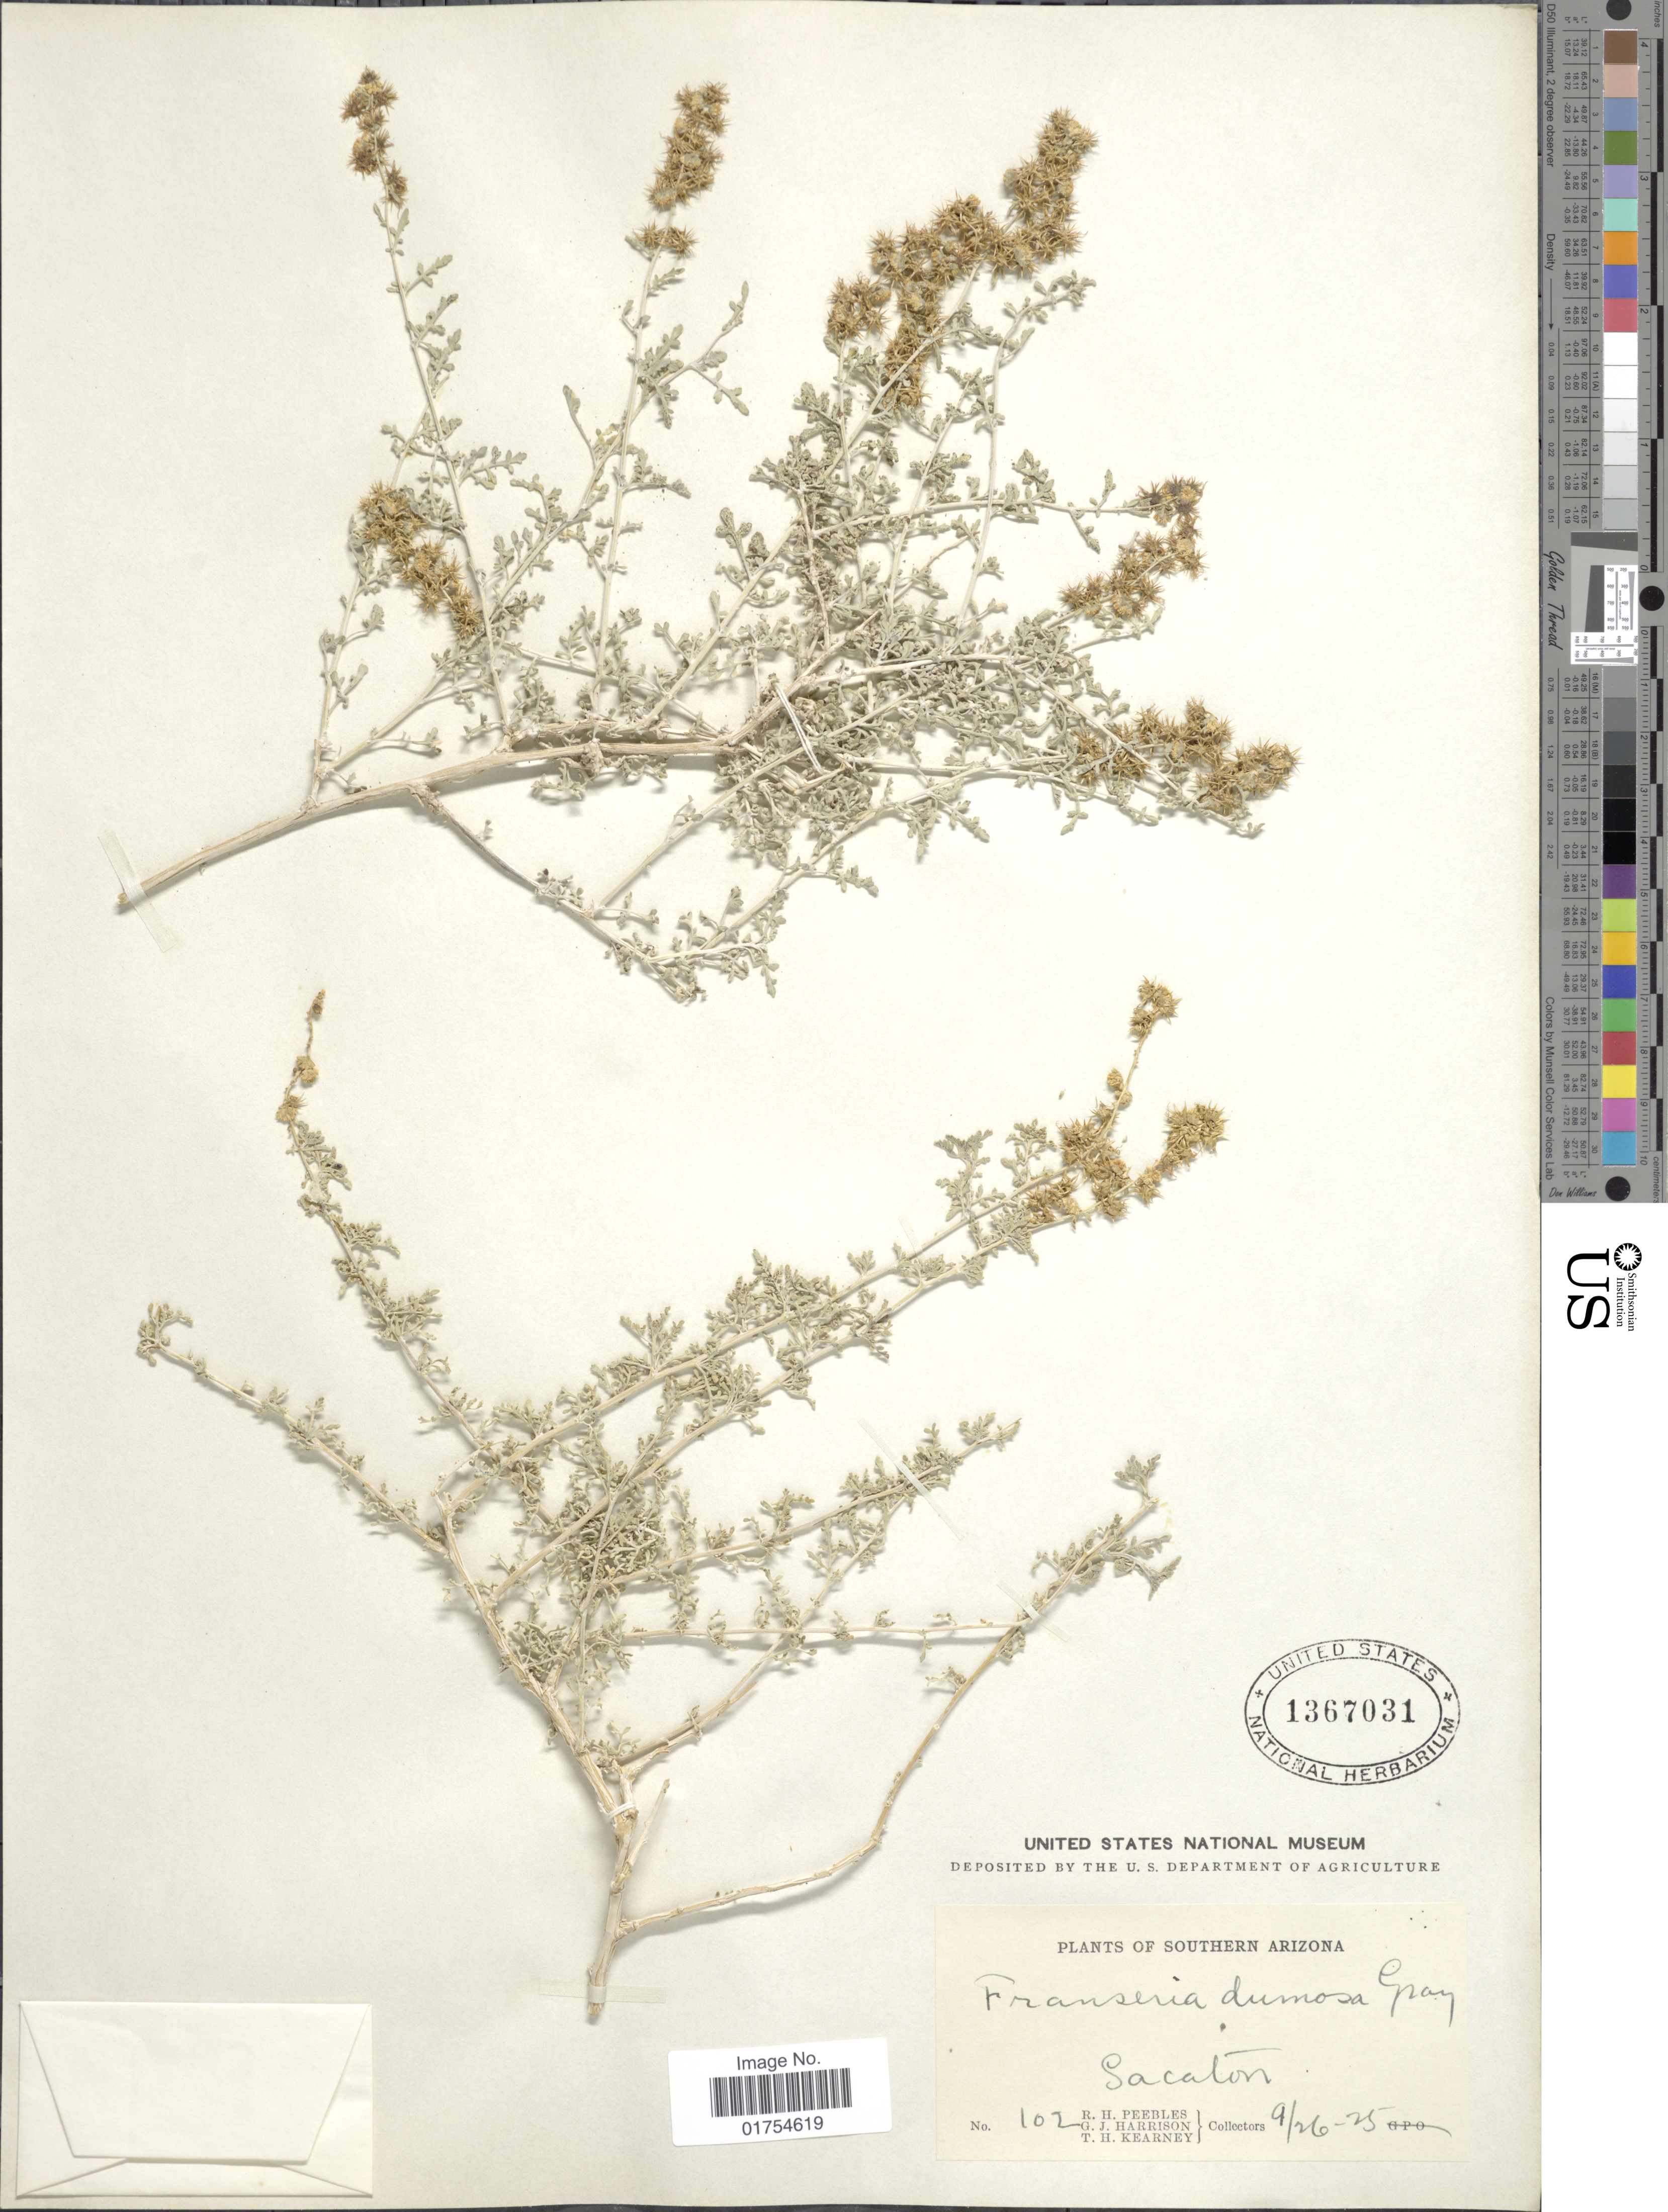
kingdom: Plantae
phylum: Tracheophyta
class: Magnoliopsida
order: Asterales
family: Asteraceae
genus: Franseria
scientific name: Franseria dumosa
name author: A. Gray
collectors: R. H. Peebles, G. J. Harrison & T. H. Kearney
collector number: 102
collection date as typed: Transcribed d/m/y: 26/9/25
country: United States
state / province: Arizona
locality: Southern Arizona, Sacaton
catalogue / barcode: US 1367031